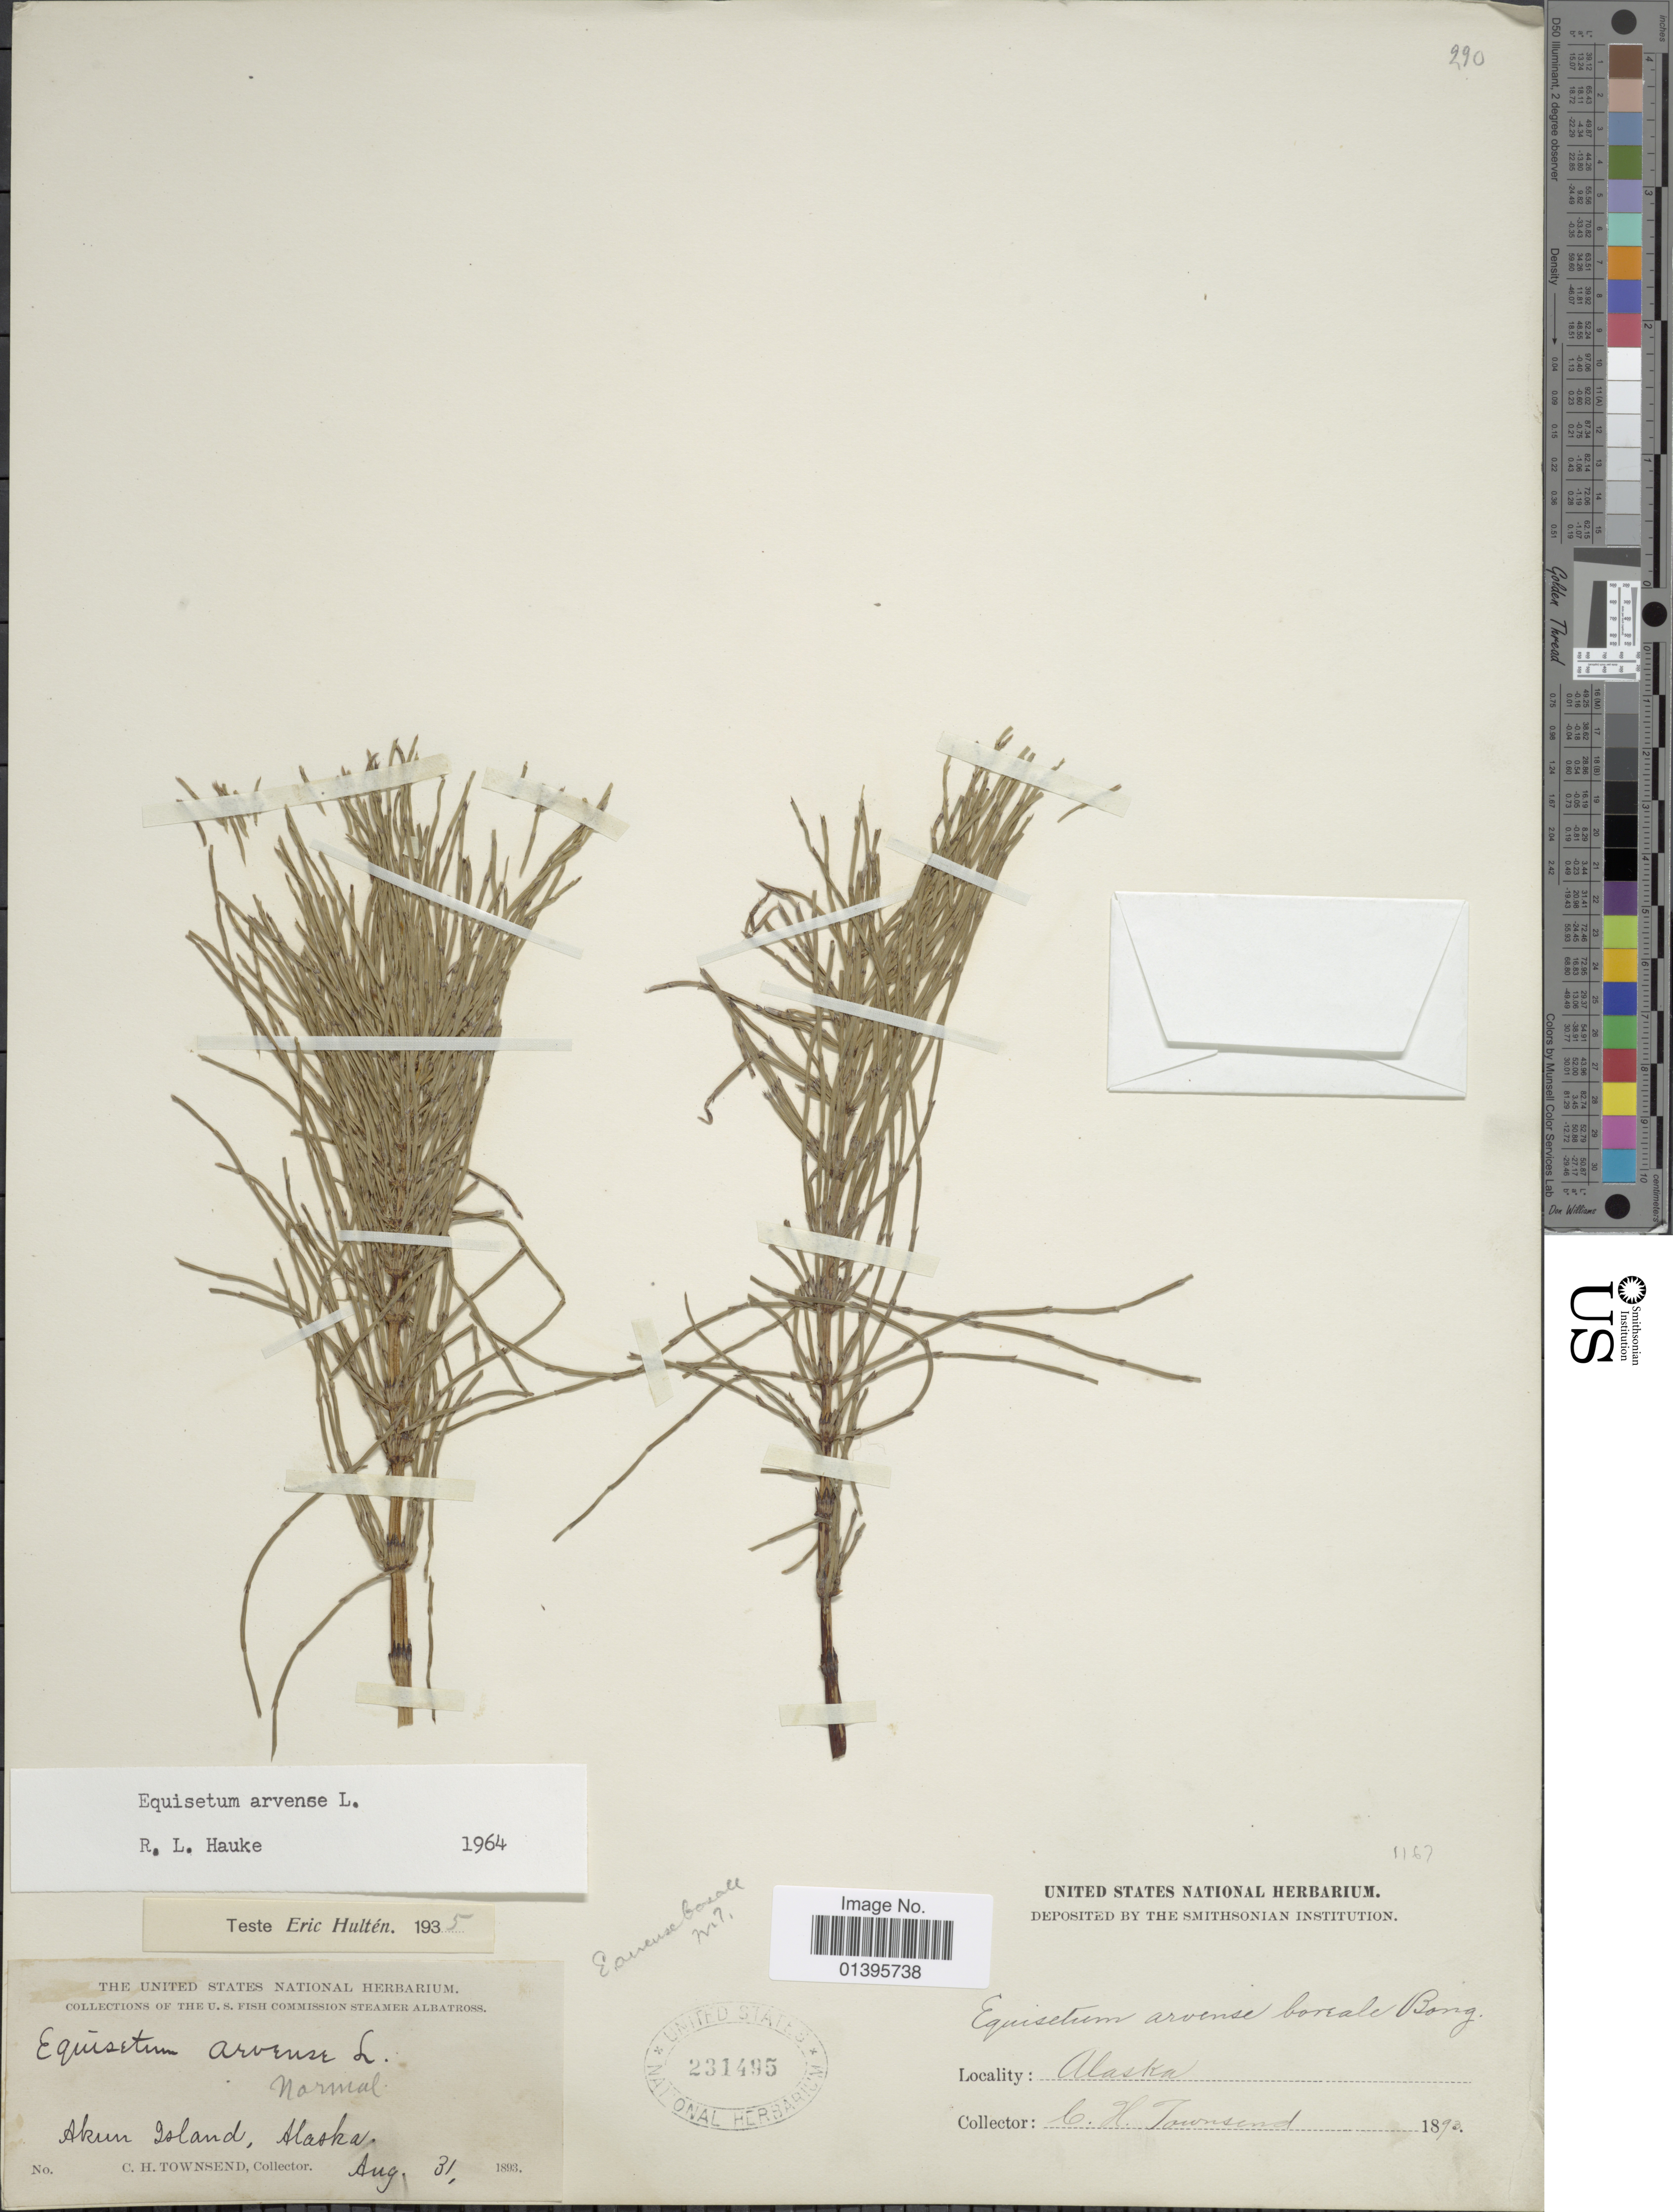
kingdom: Plantae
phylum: Tracheophyta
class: Polypodiopsida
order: Equisetales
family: Equisetaceae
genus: Equisetum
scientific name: Equisetum arvense var. boreale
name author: (Bong.) Rupr.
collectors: C. H. Townsend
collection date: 1893-08-31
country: United States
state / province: Alaska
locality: Akun Island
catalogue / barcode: US 231495